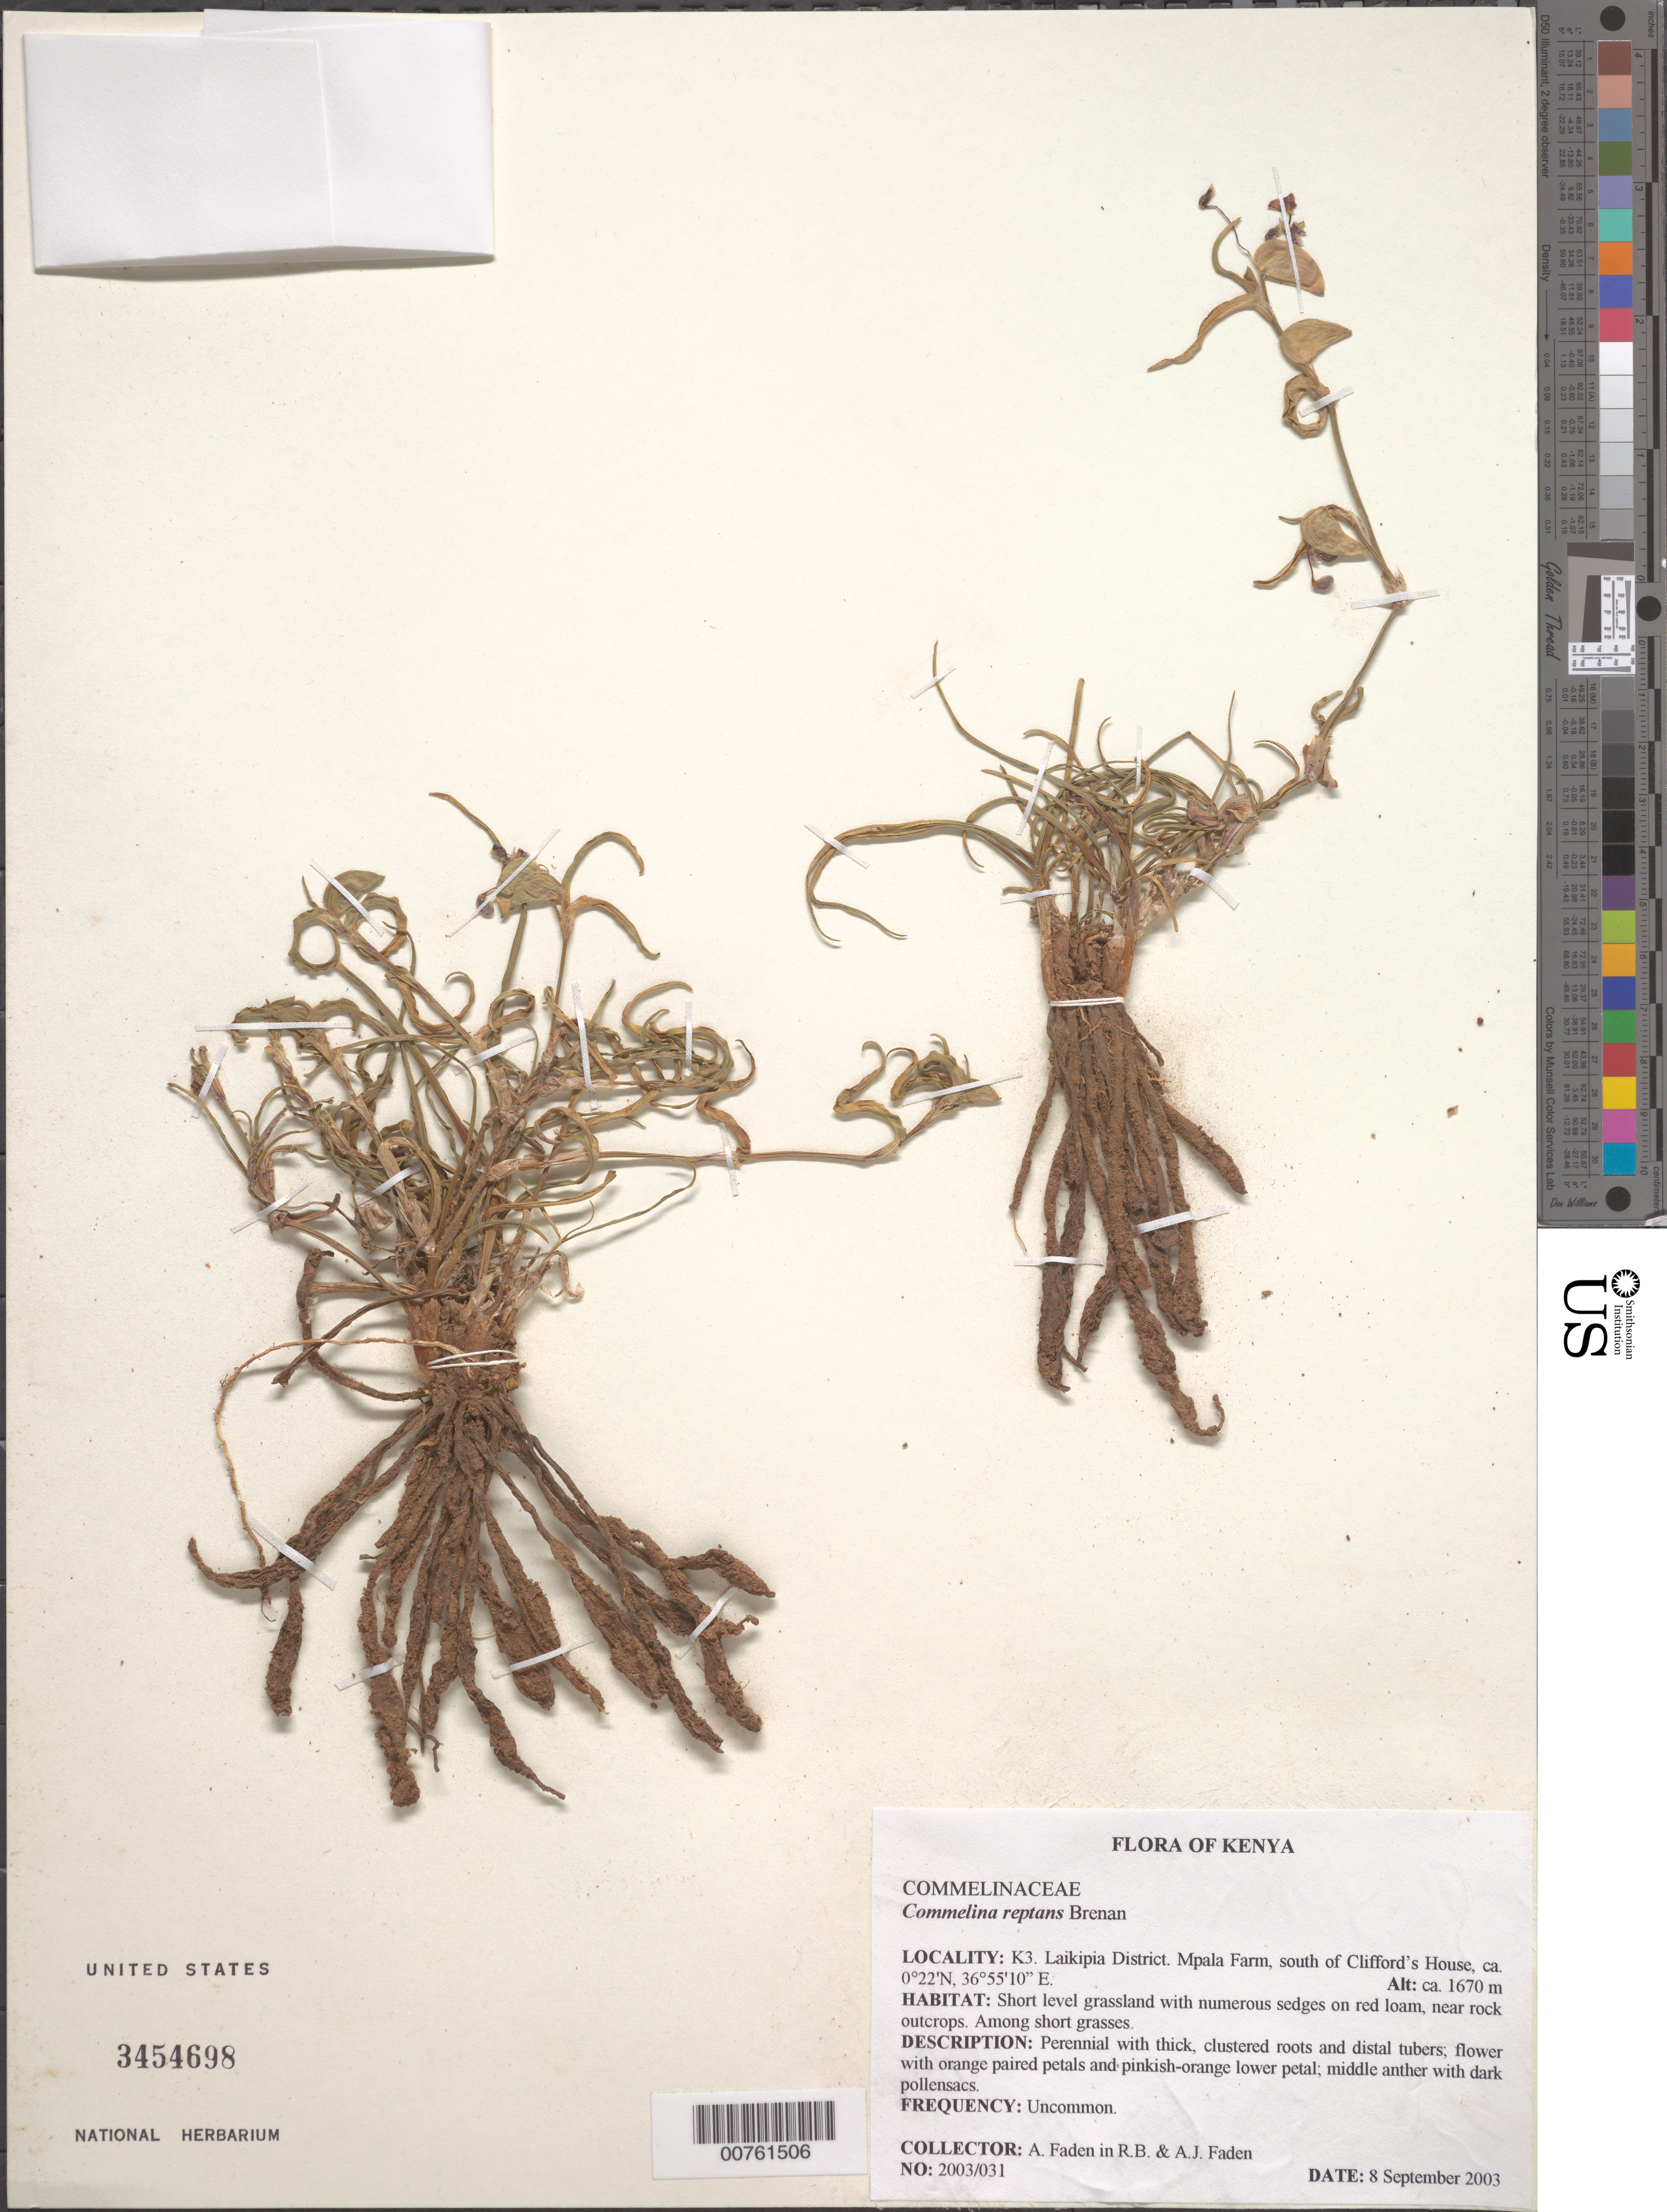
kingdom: Plantae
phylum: Tracheophyta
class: Liliopsida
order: Commelinales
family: Commelinaceae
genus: Commelina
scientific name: Commelina reptans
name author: Brenan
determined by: Faden, Robert B., (US), Smithsonian Institution - National Museum of Natural History (UNITED STATES)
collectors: R. B. Faden & A. J. Faden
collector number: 2003/031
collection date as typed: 05 Sep 2003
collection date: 2003-09-05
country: Kenya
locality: K4, North Nyeri Dist., Naro Moru River Lodge, Naro Moru.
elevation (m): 1980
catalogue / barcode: US 3454698